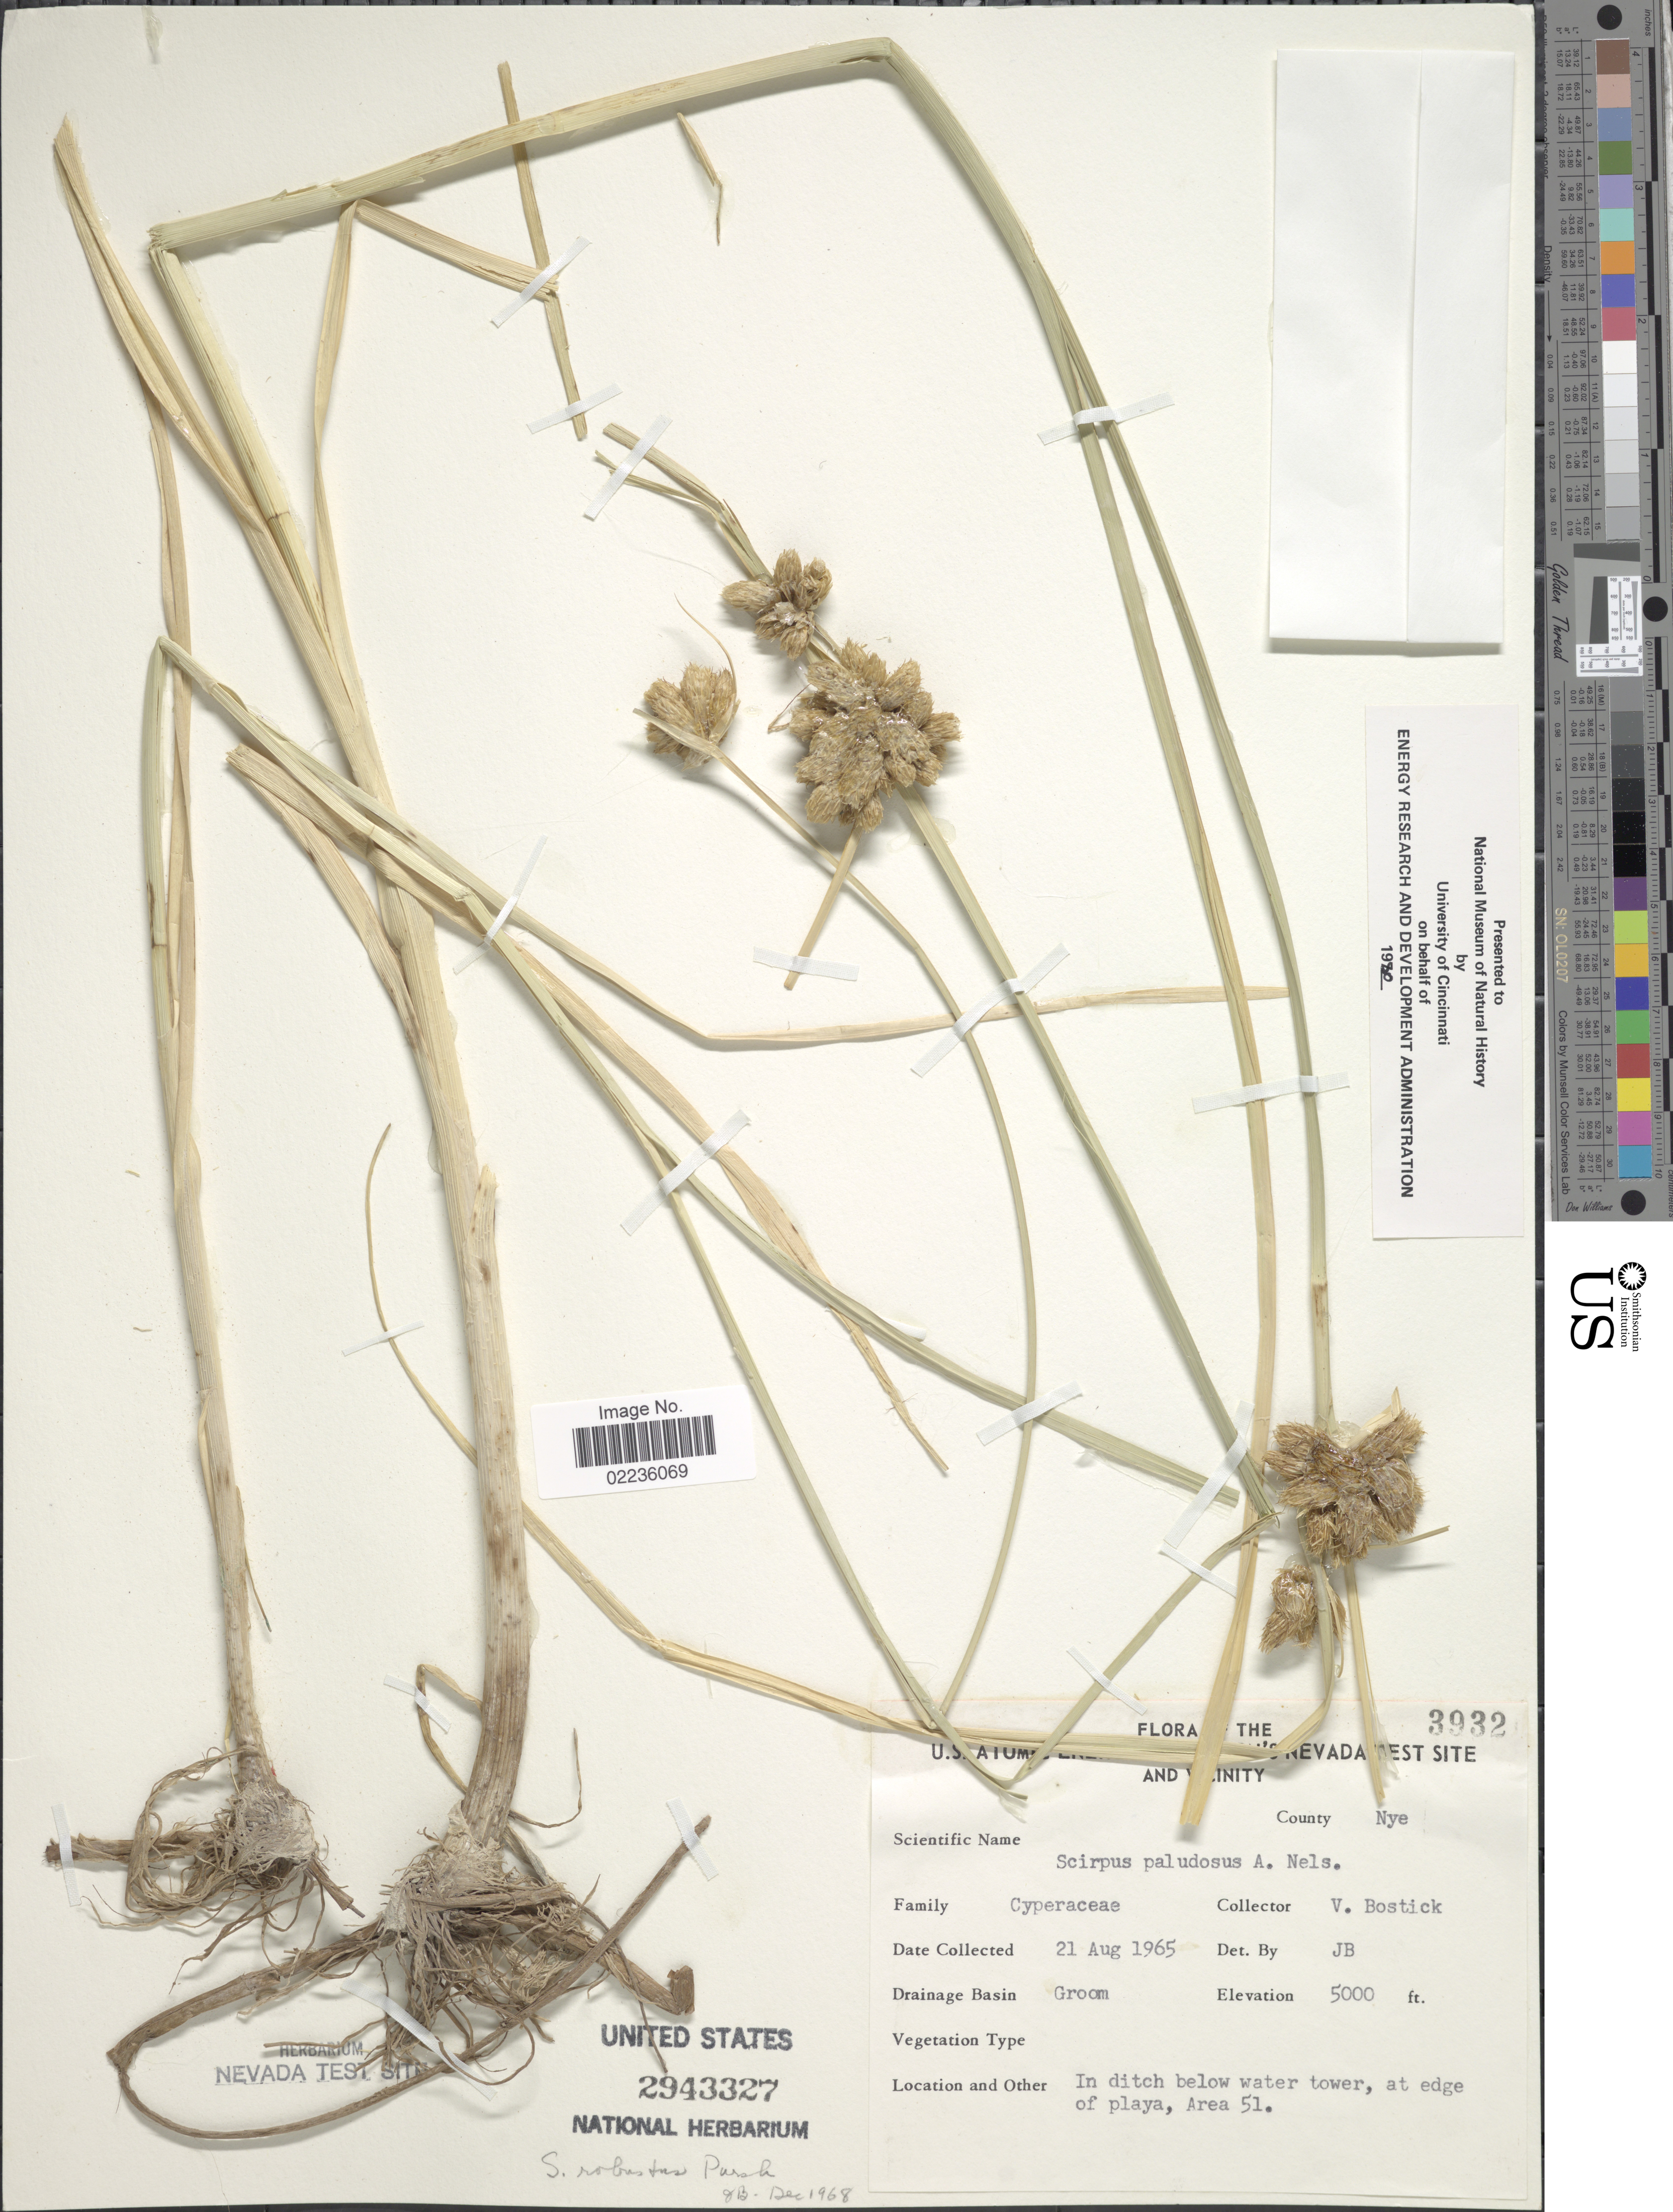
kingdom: Plantae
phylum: Tracheophyta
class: Liliopsida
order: Poales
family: Cyperaceae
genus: Bolboschoenus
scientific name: Bolboschoenus maritimus subsp. paludosus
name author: (A. Nelson) T. Koyama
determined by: Strong, M. T., (US), Smithsonian Institution - National Museum of Natural History (UNITED STATES)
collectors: V. Bostick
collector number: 3932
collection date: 1965-08-21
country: United States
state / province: Nevada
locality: U.S. Atomic Energy Commision's Nevada Test Site and vicinity. County Nye. Drainage Basin Groom. In ditch below water tower, at edge of playa, Area 51.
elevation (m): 1524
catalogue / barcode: US 2943327